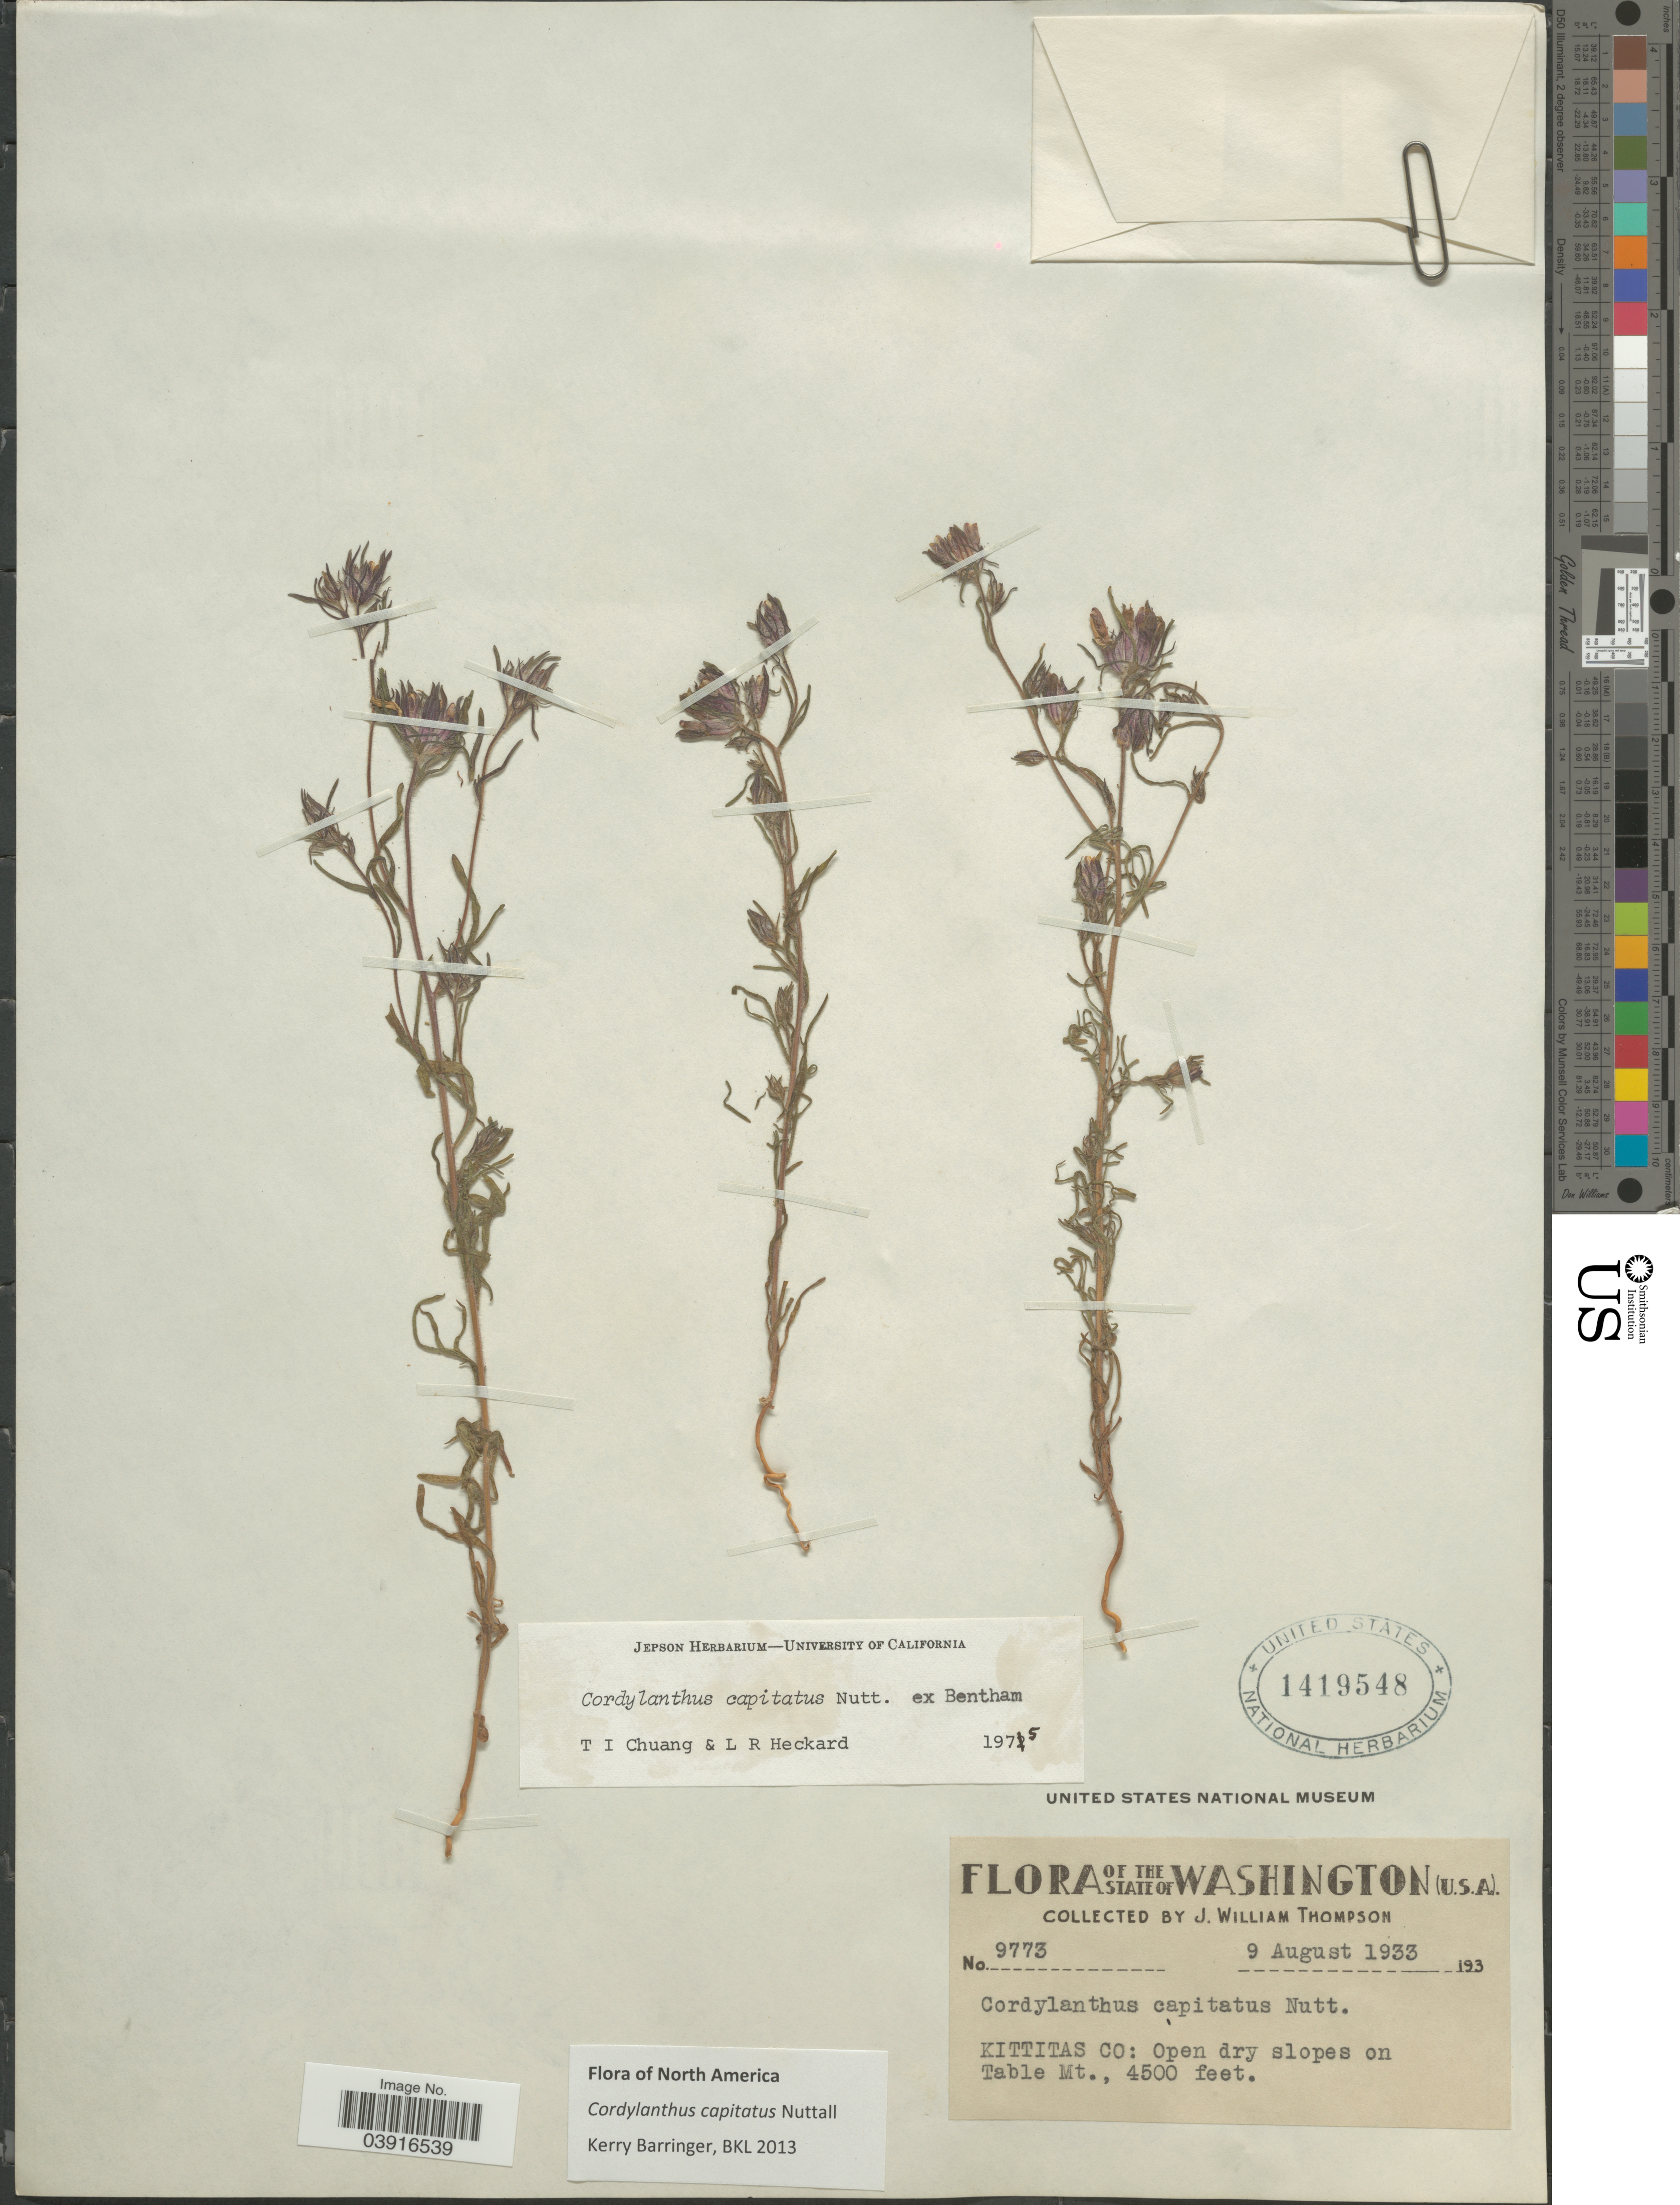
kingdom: Plantae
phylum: Tracheophyta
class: Magnoliopsida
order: Lamiales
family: Orobanchaceae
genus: Cordylanthus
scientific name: Cordylanthus capitatus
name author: Nutt. ex Benth.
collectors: J. W. Thompson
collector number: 9773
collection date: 1933-08-09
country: United States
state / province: Washington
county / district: Kittitas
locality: Kittitas Co: Open dry slopes on Table Mt.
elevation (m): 1372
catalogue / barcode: US 1419548